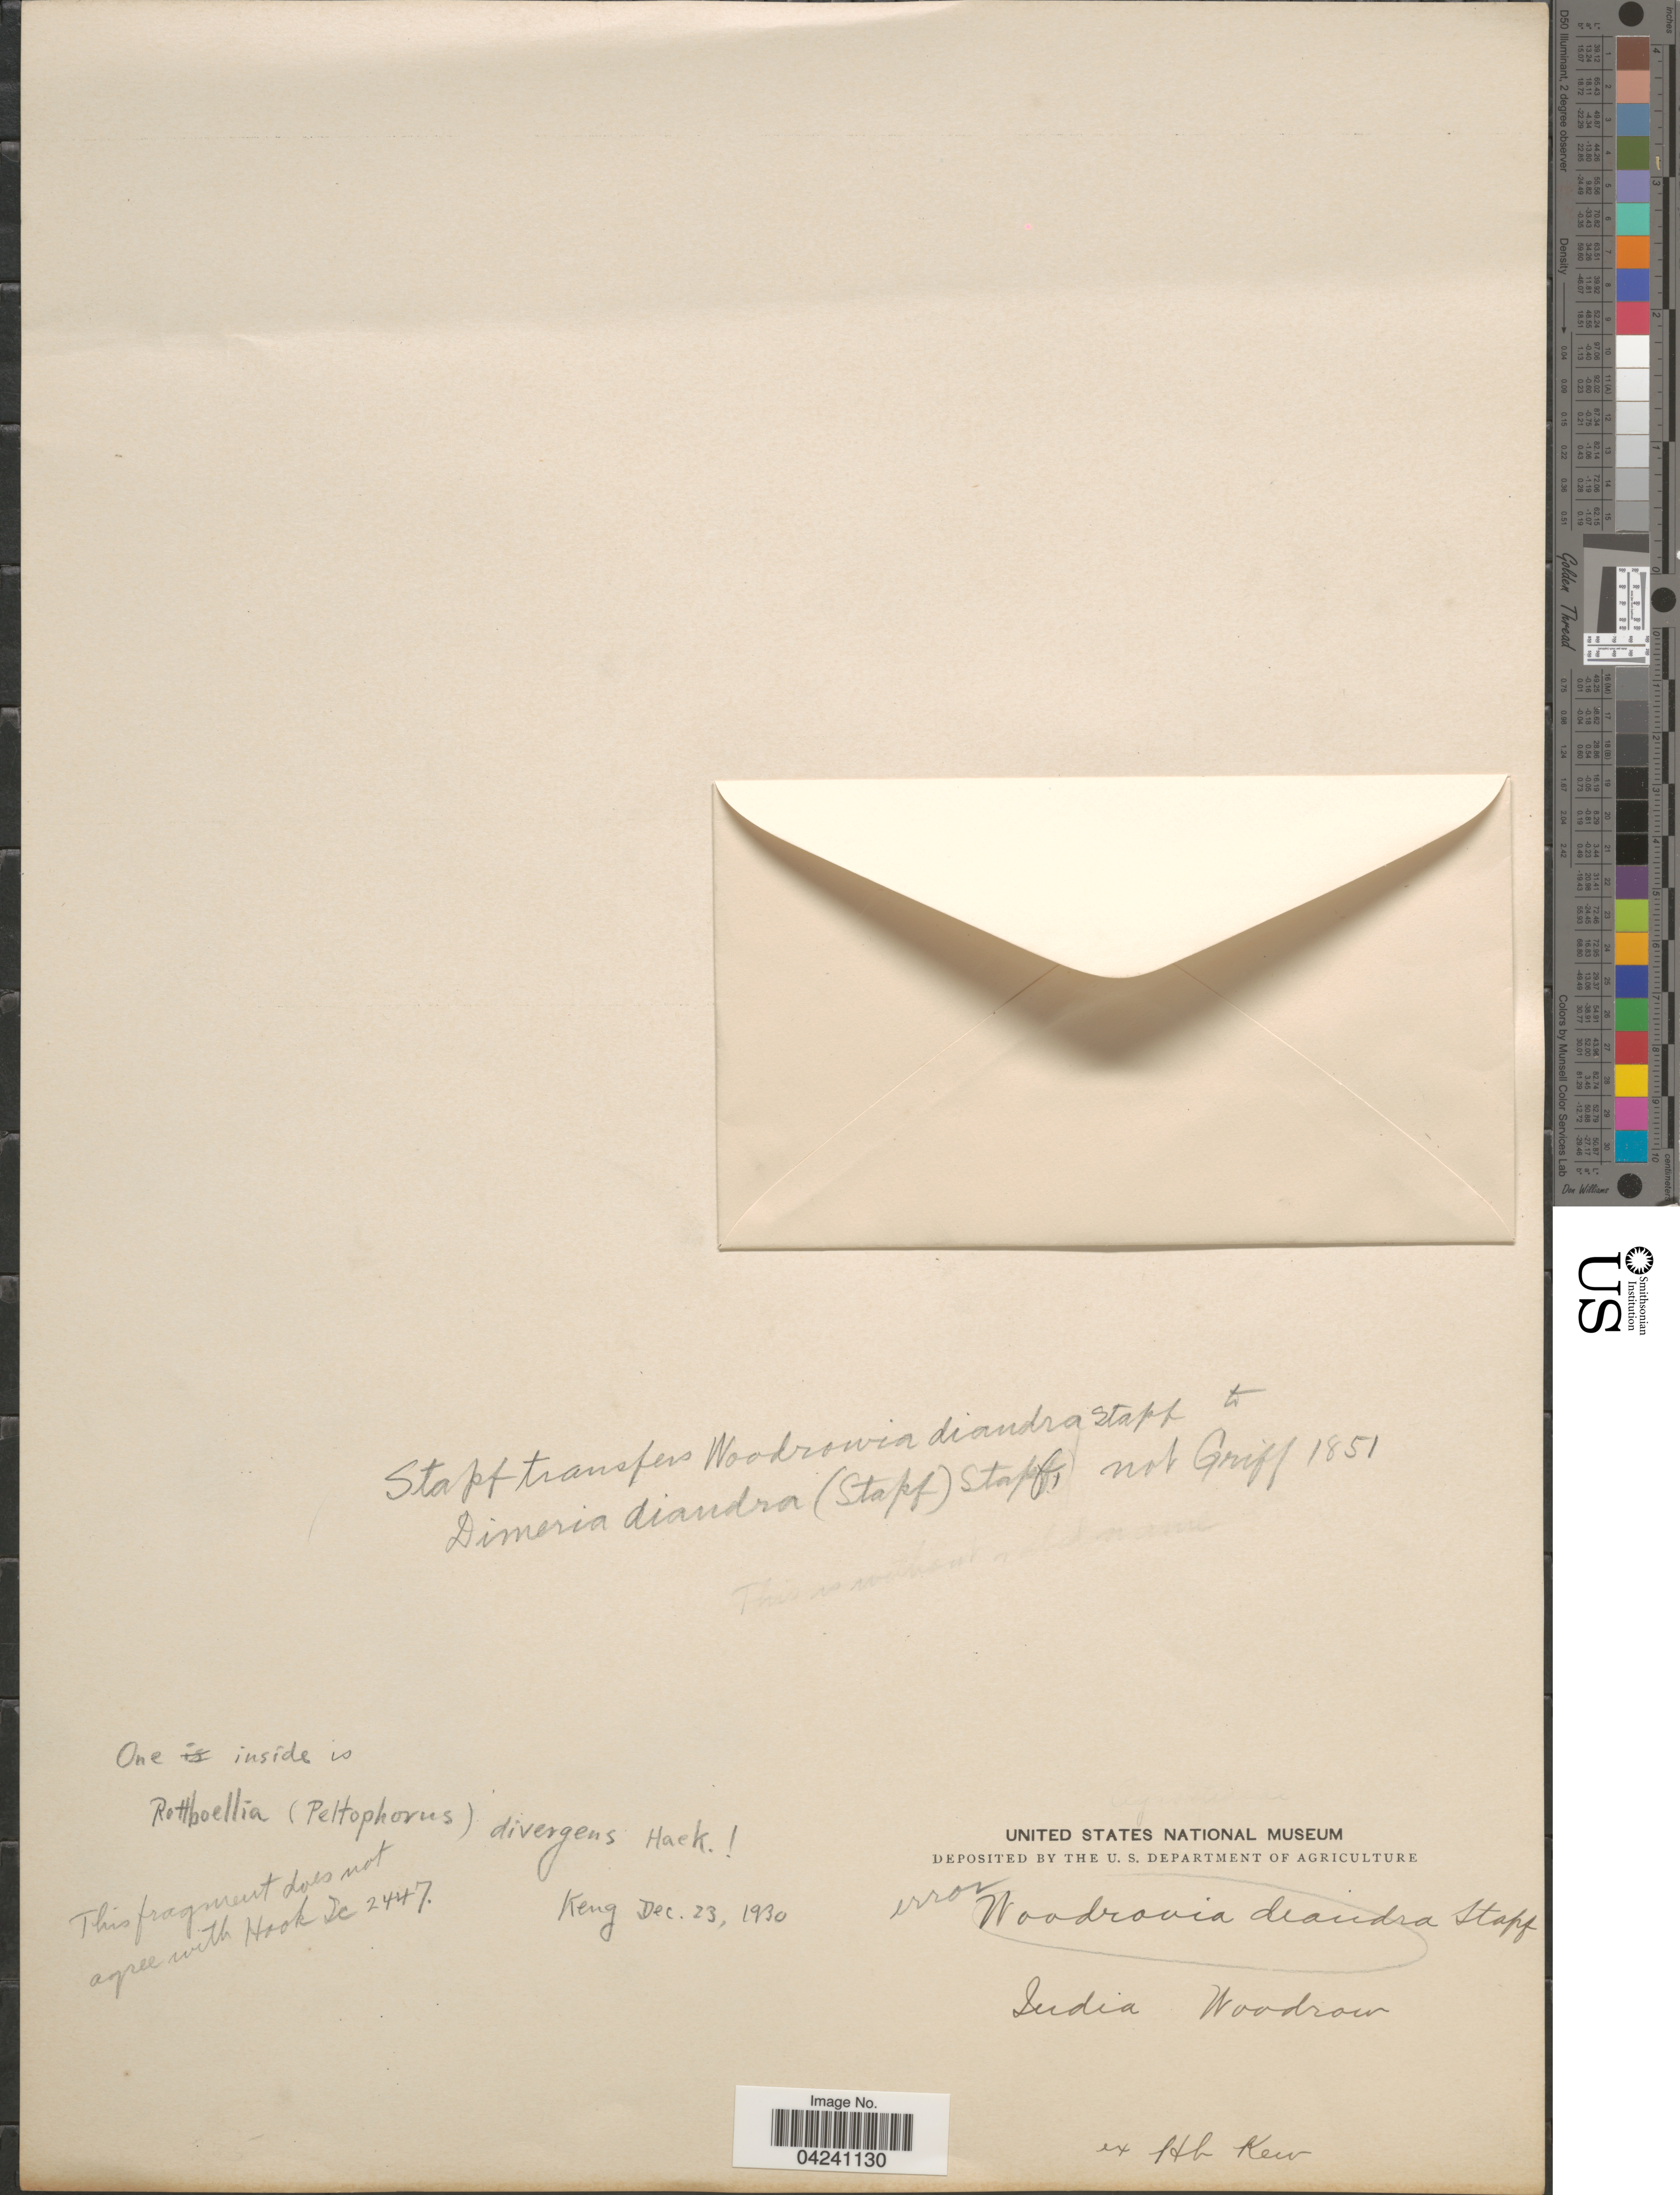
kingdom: Plantae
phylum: Tracheophyta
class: Liliopsida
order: Poales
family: Poaceae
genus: Glyphochloa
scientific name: Glyphochloa divergens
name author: (Hack.) Clayton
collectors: -. Woodrow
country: India